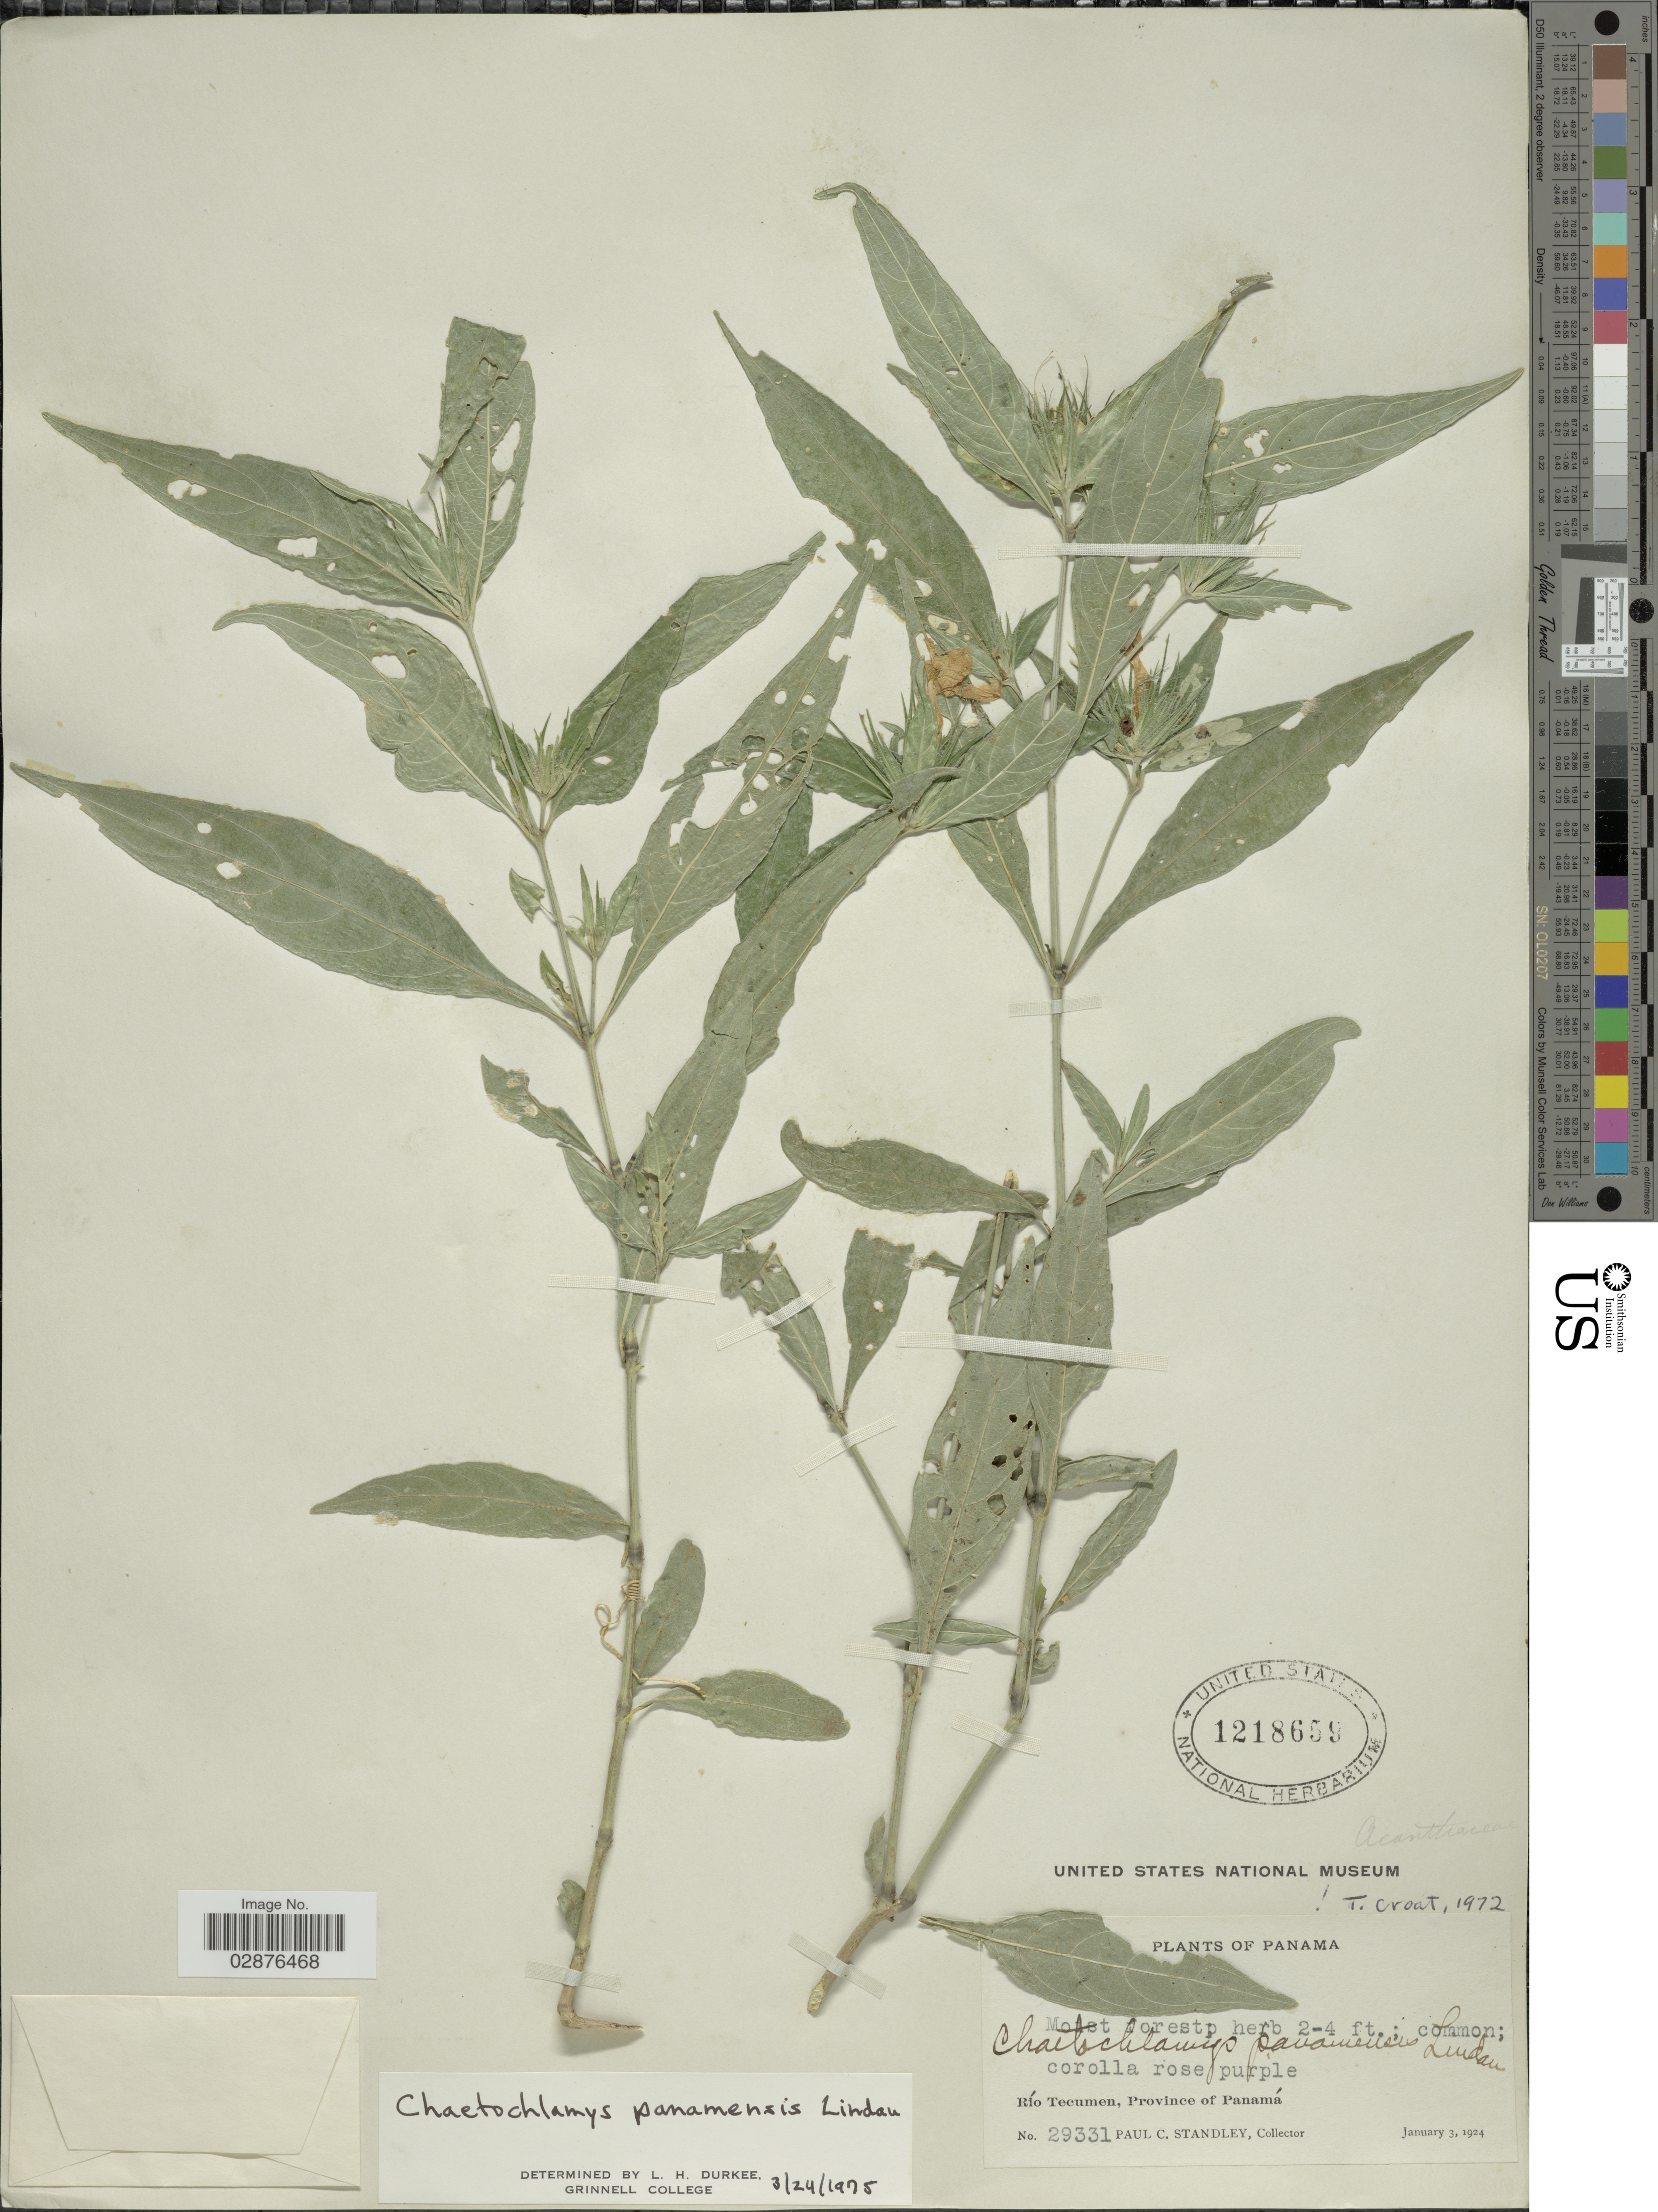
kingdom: Plantae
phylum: Tracheophyta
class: Magnoliopsida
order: Lamiales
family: Acanthaceae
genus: Justicia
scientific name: Justicia isthmensis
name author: T.F. Daniel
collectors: P. C. Standley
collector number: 29331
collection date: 1924-01-03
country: Panama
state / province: Panamá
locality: Río Tecumen.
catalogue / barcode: US 1218659